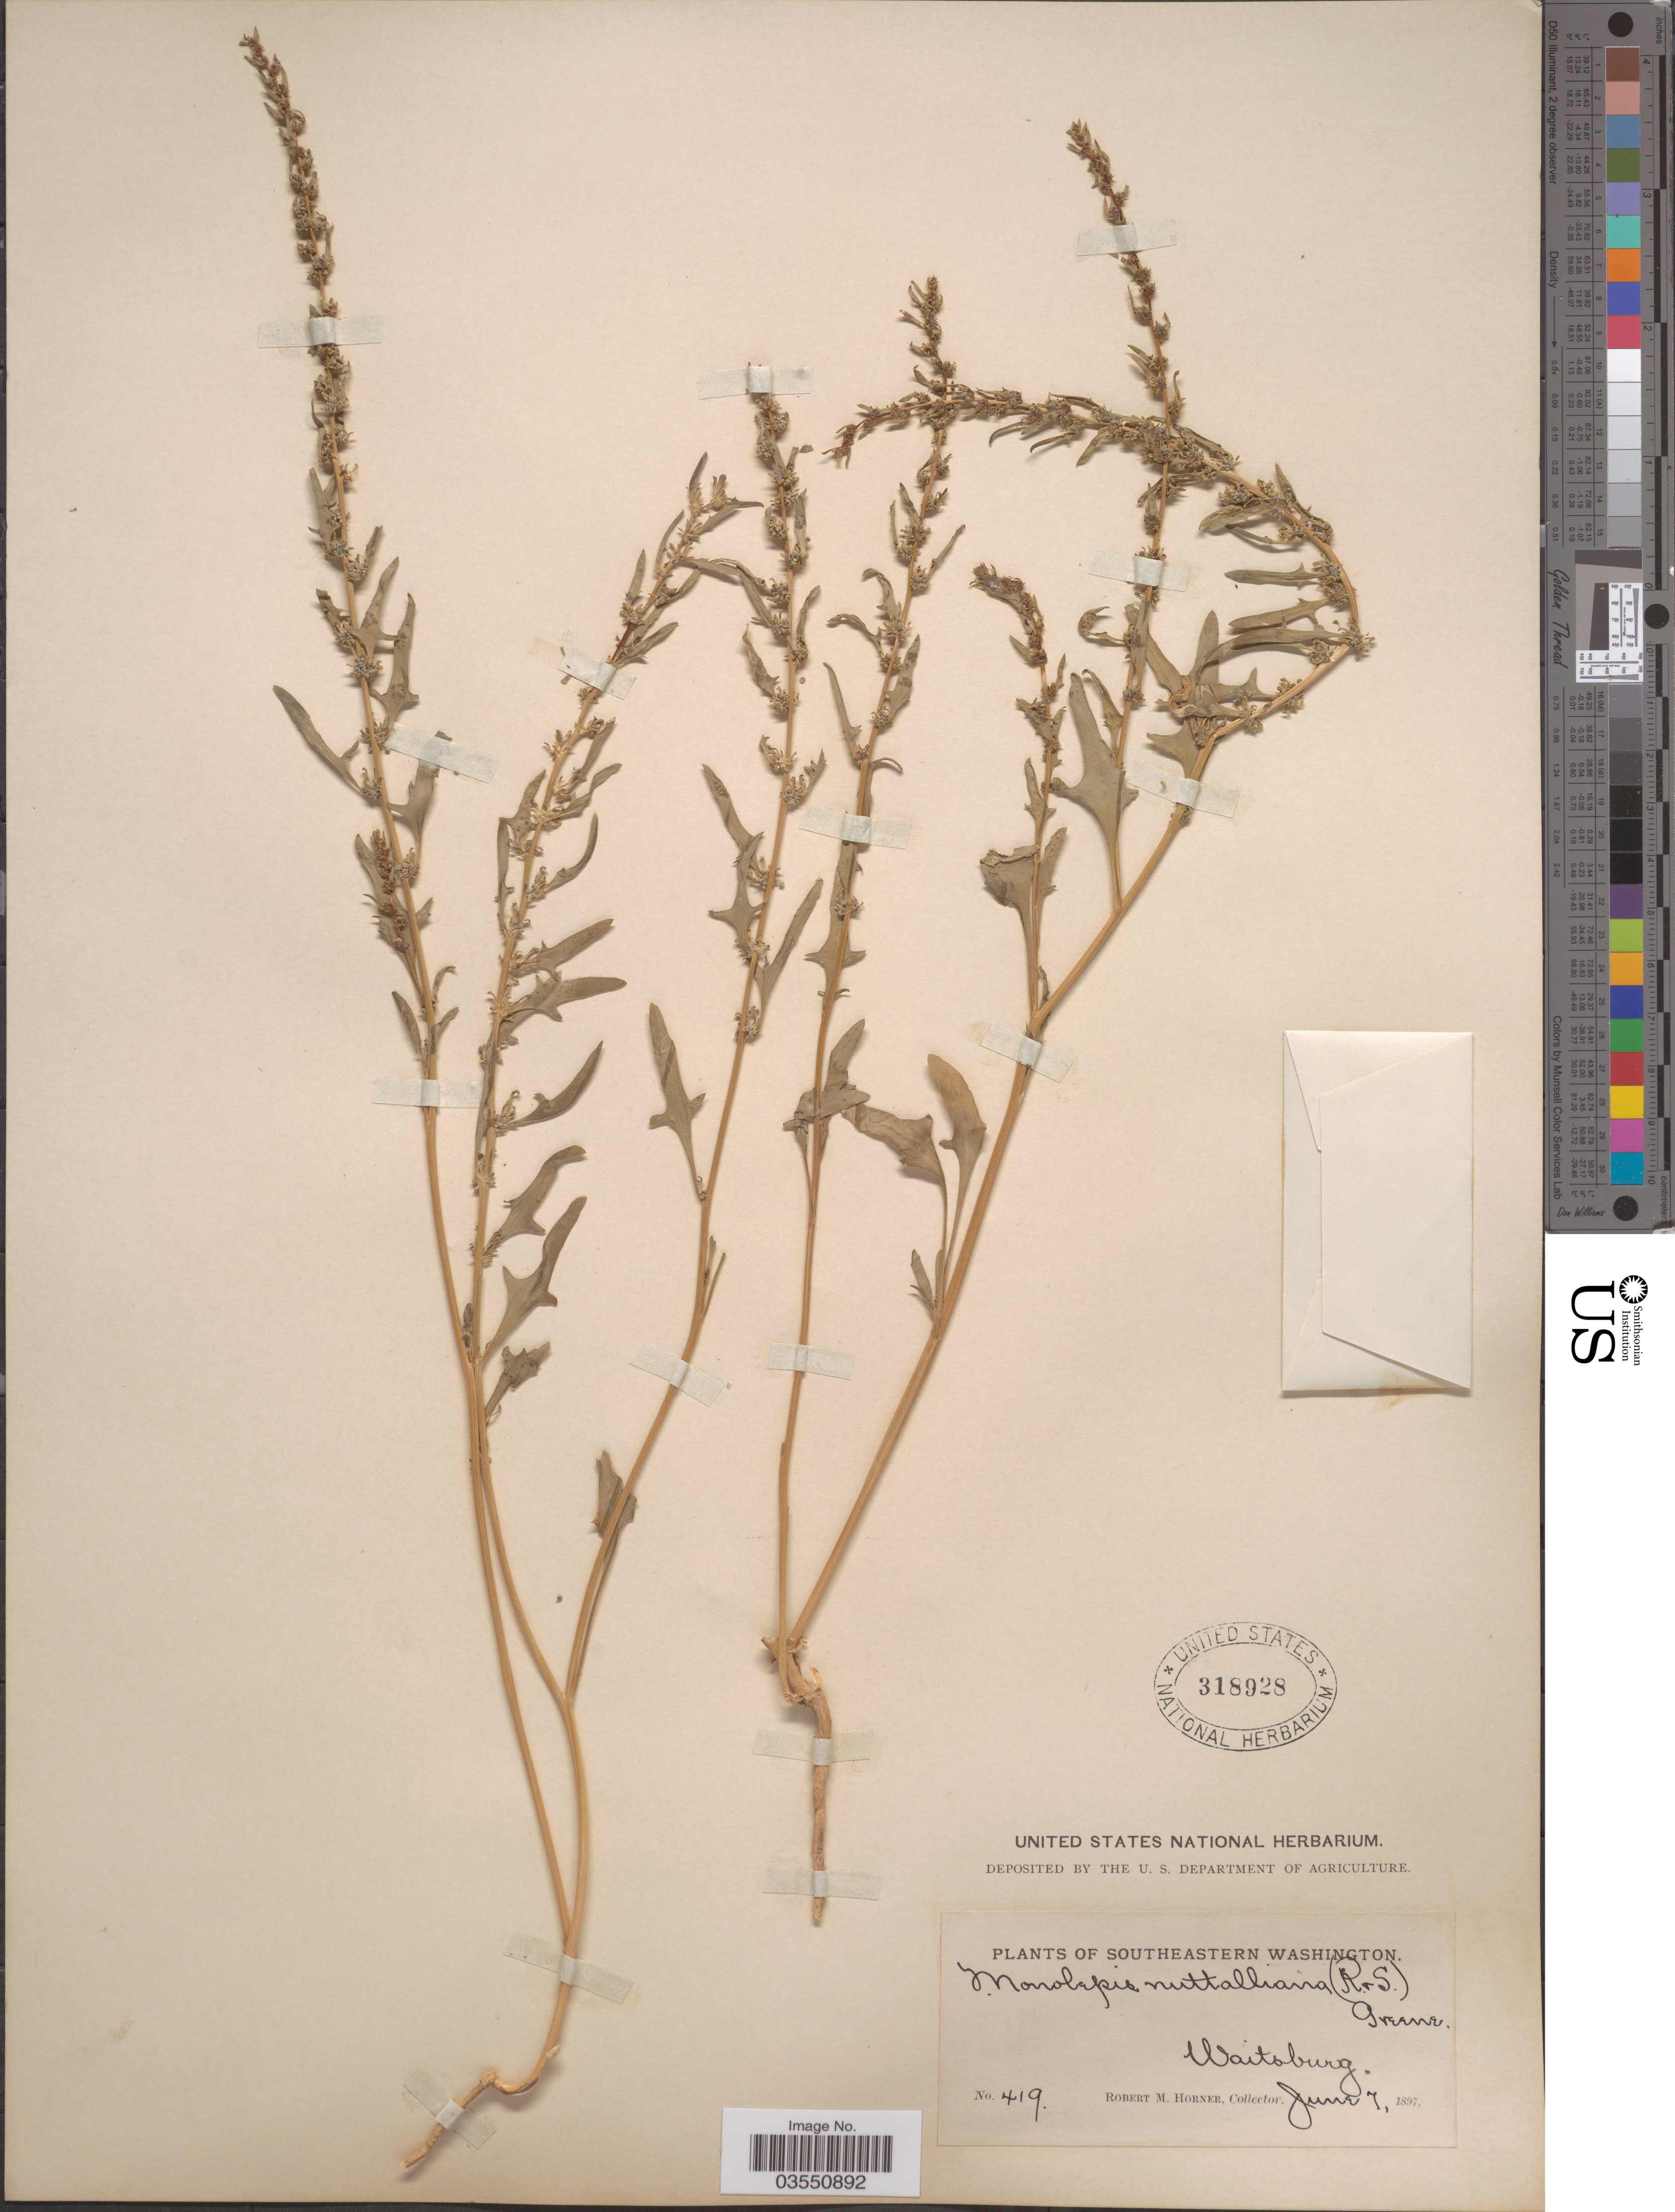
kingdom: Plantae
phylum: Tracheophyta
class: Magnoliopsida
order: Caryophyllales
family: Amaranthaceae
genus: Blitum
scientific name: Blitum nuttallianum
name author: Schult.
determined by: U.S. National Herbarium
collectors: R. Horner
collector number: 419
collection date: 1897-06-07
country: United States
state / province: Washington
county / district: Walla Walla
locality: Southeastern Washington. Waitsburg.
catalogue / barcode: US 318928